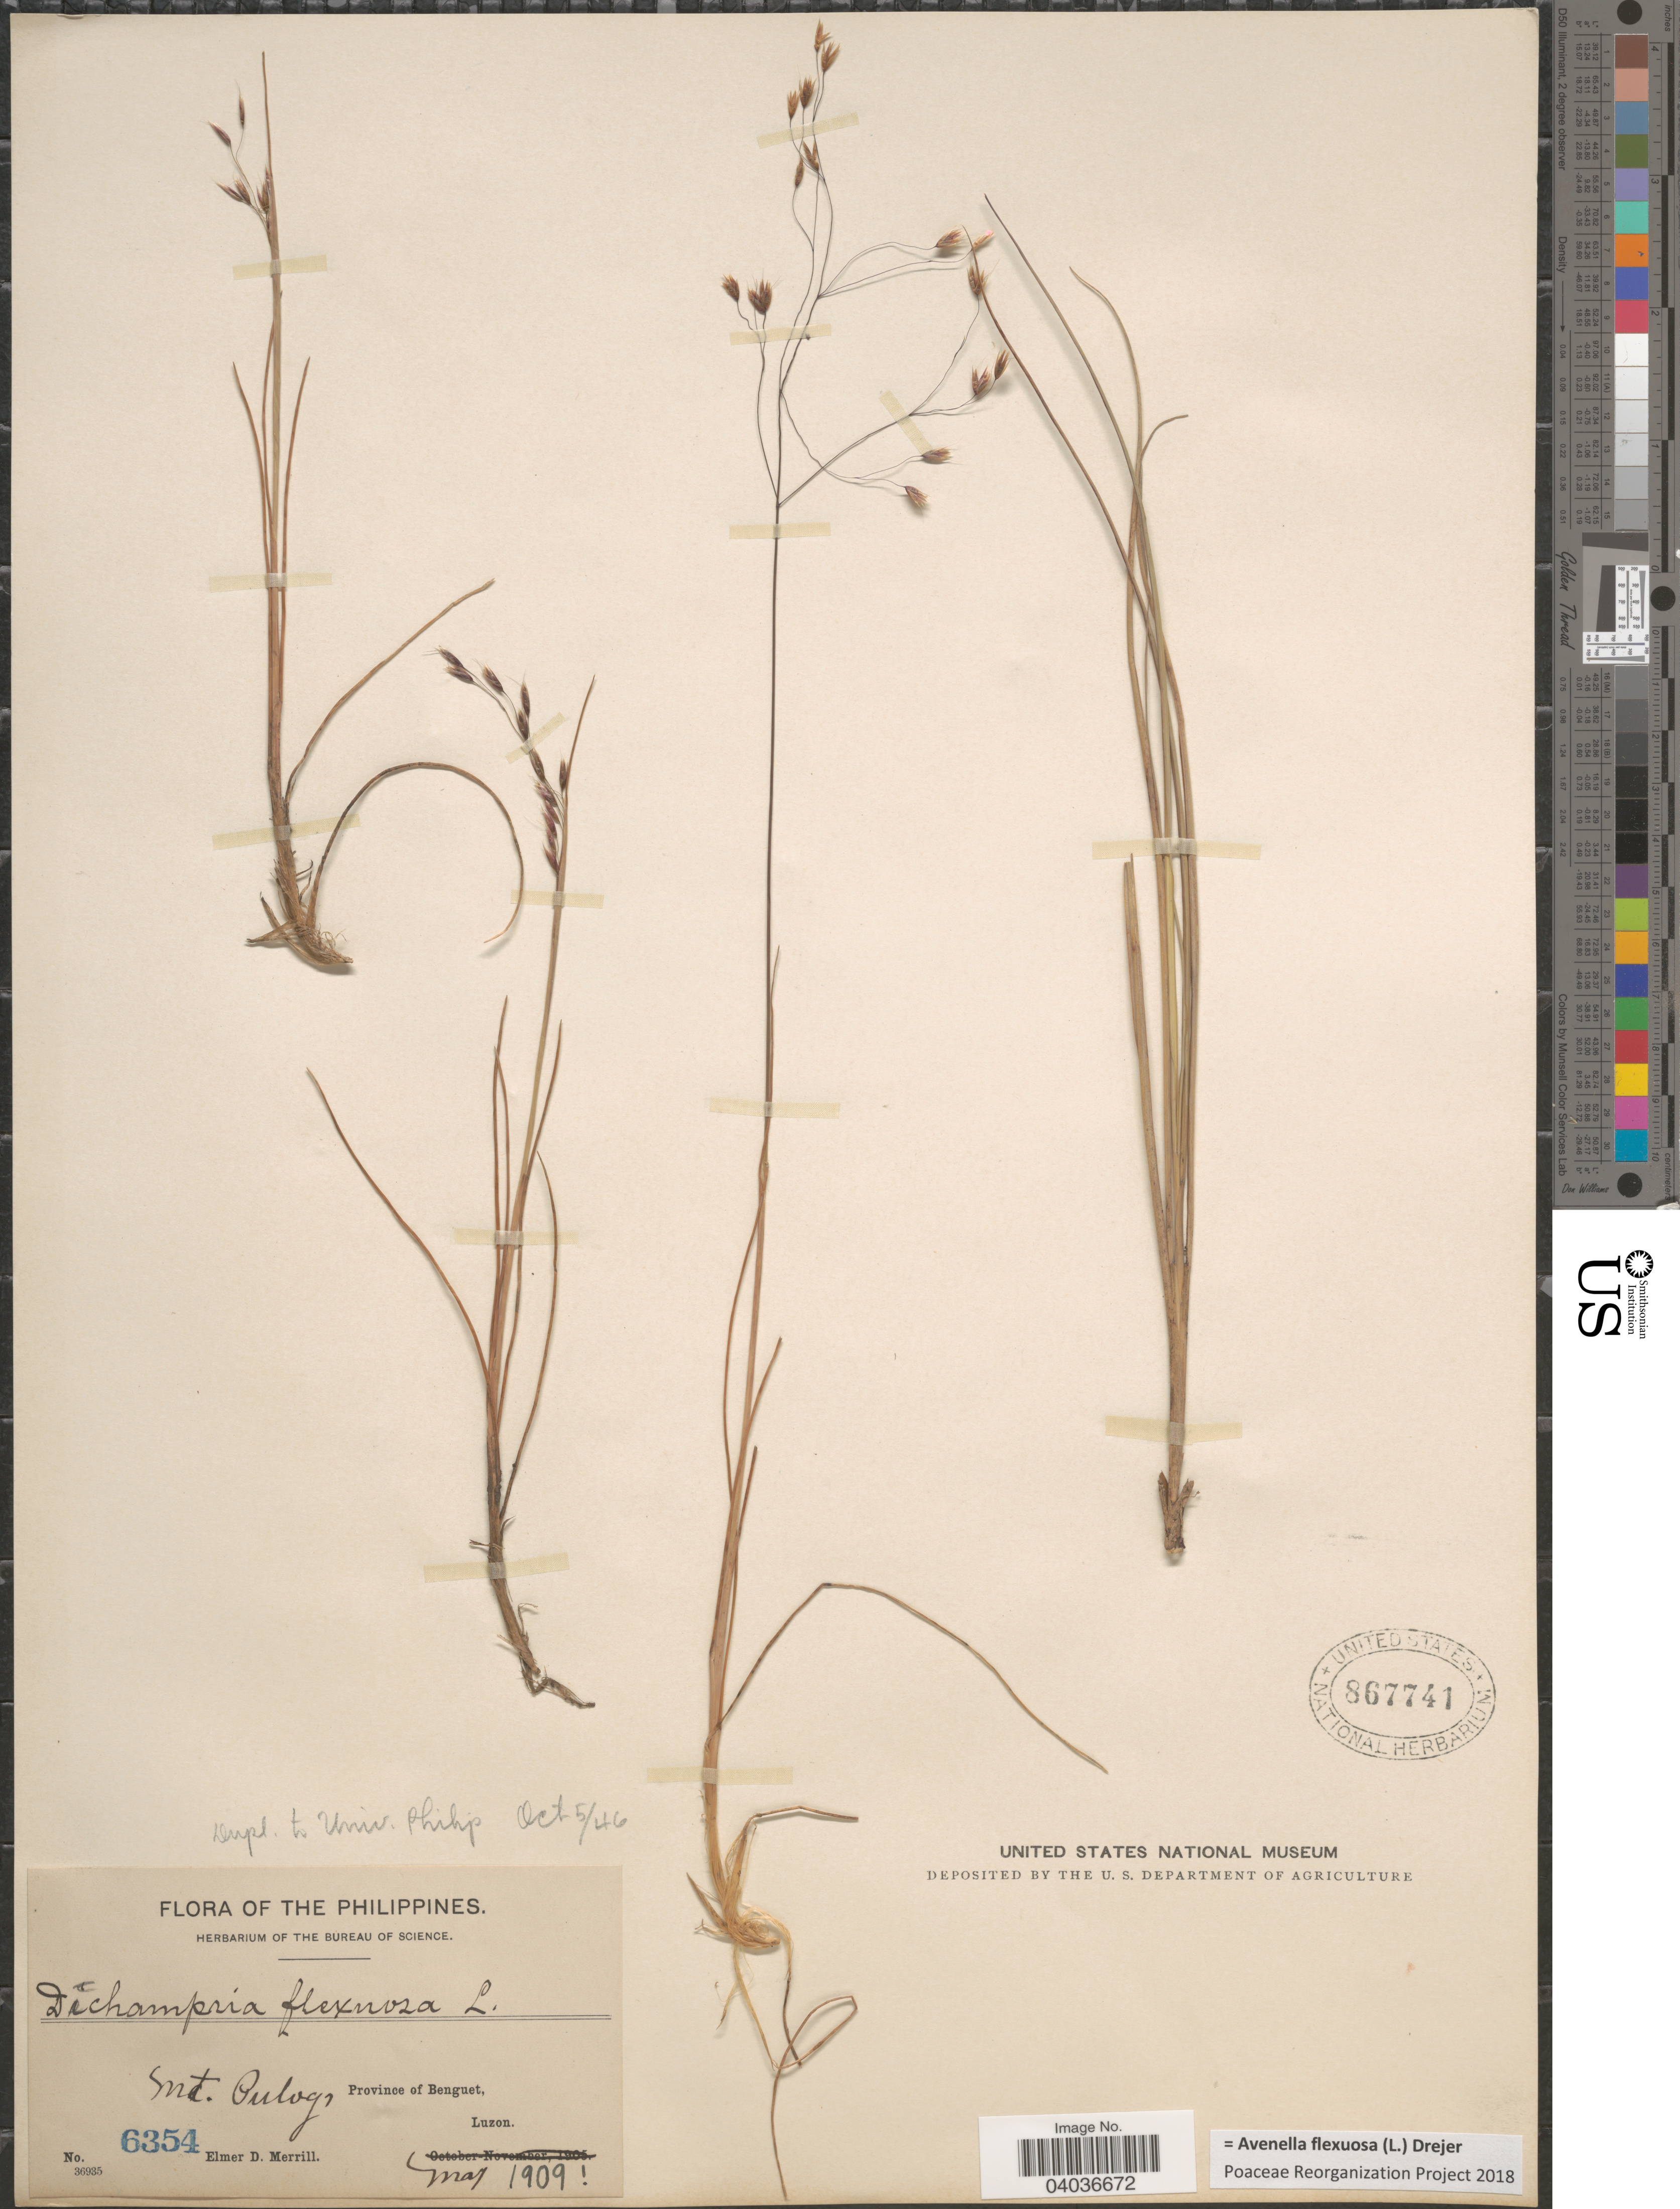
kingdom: Plantae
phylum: Tracheophyta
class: Liliopsida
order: Poales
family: Poaceae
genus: Avenella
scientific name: Avenella flexuosa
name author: (L.) Drejer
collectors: E. D. Merrill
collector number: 6354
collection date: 1909-05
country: Philippines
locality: Mt. Pulog, Province of Benguet, Luzon.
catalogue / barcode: US 867741